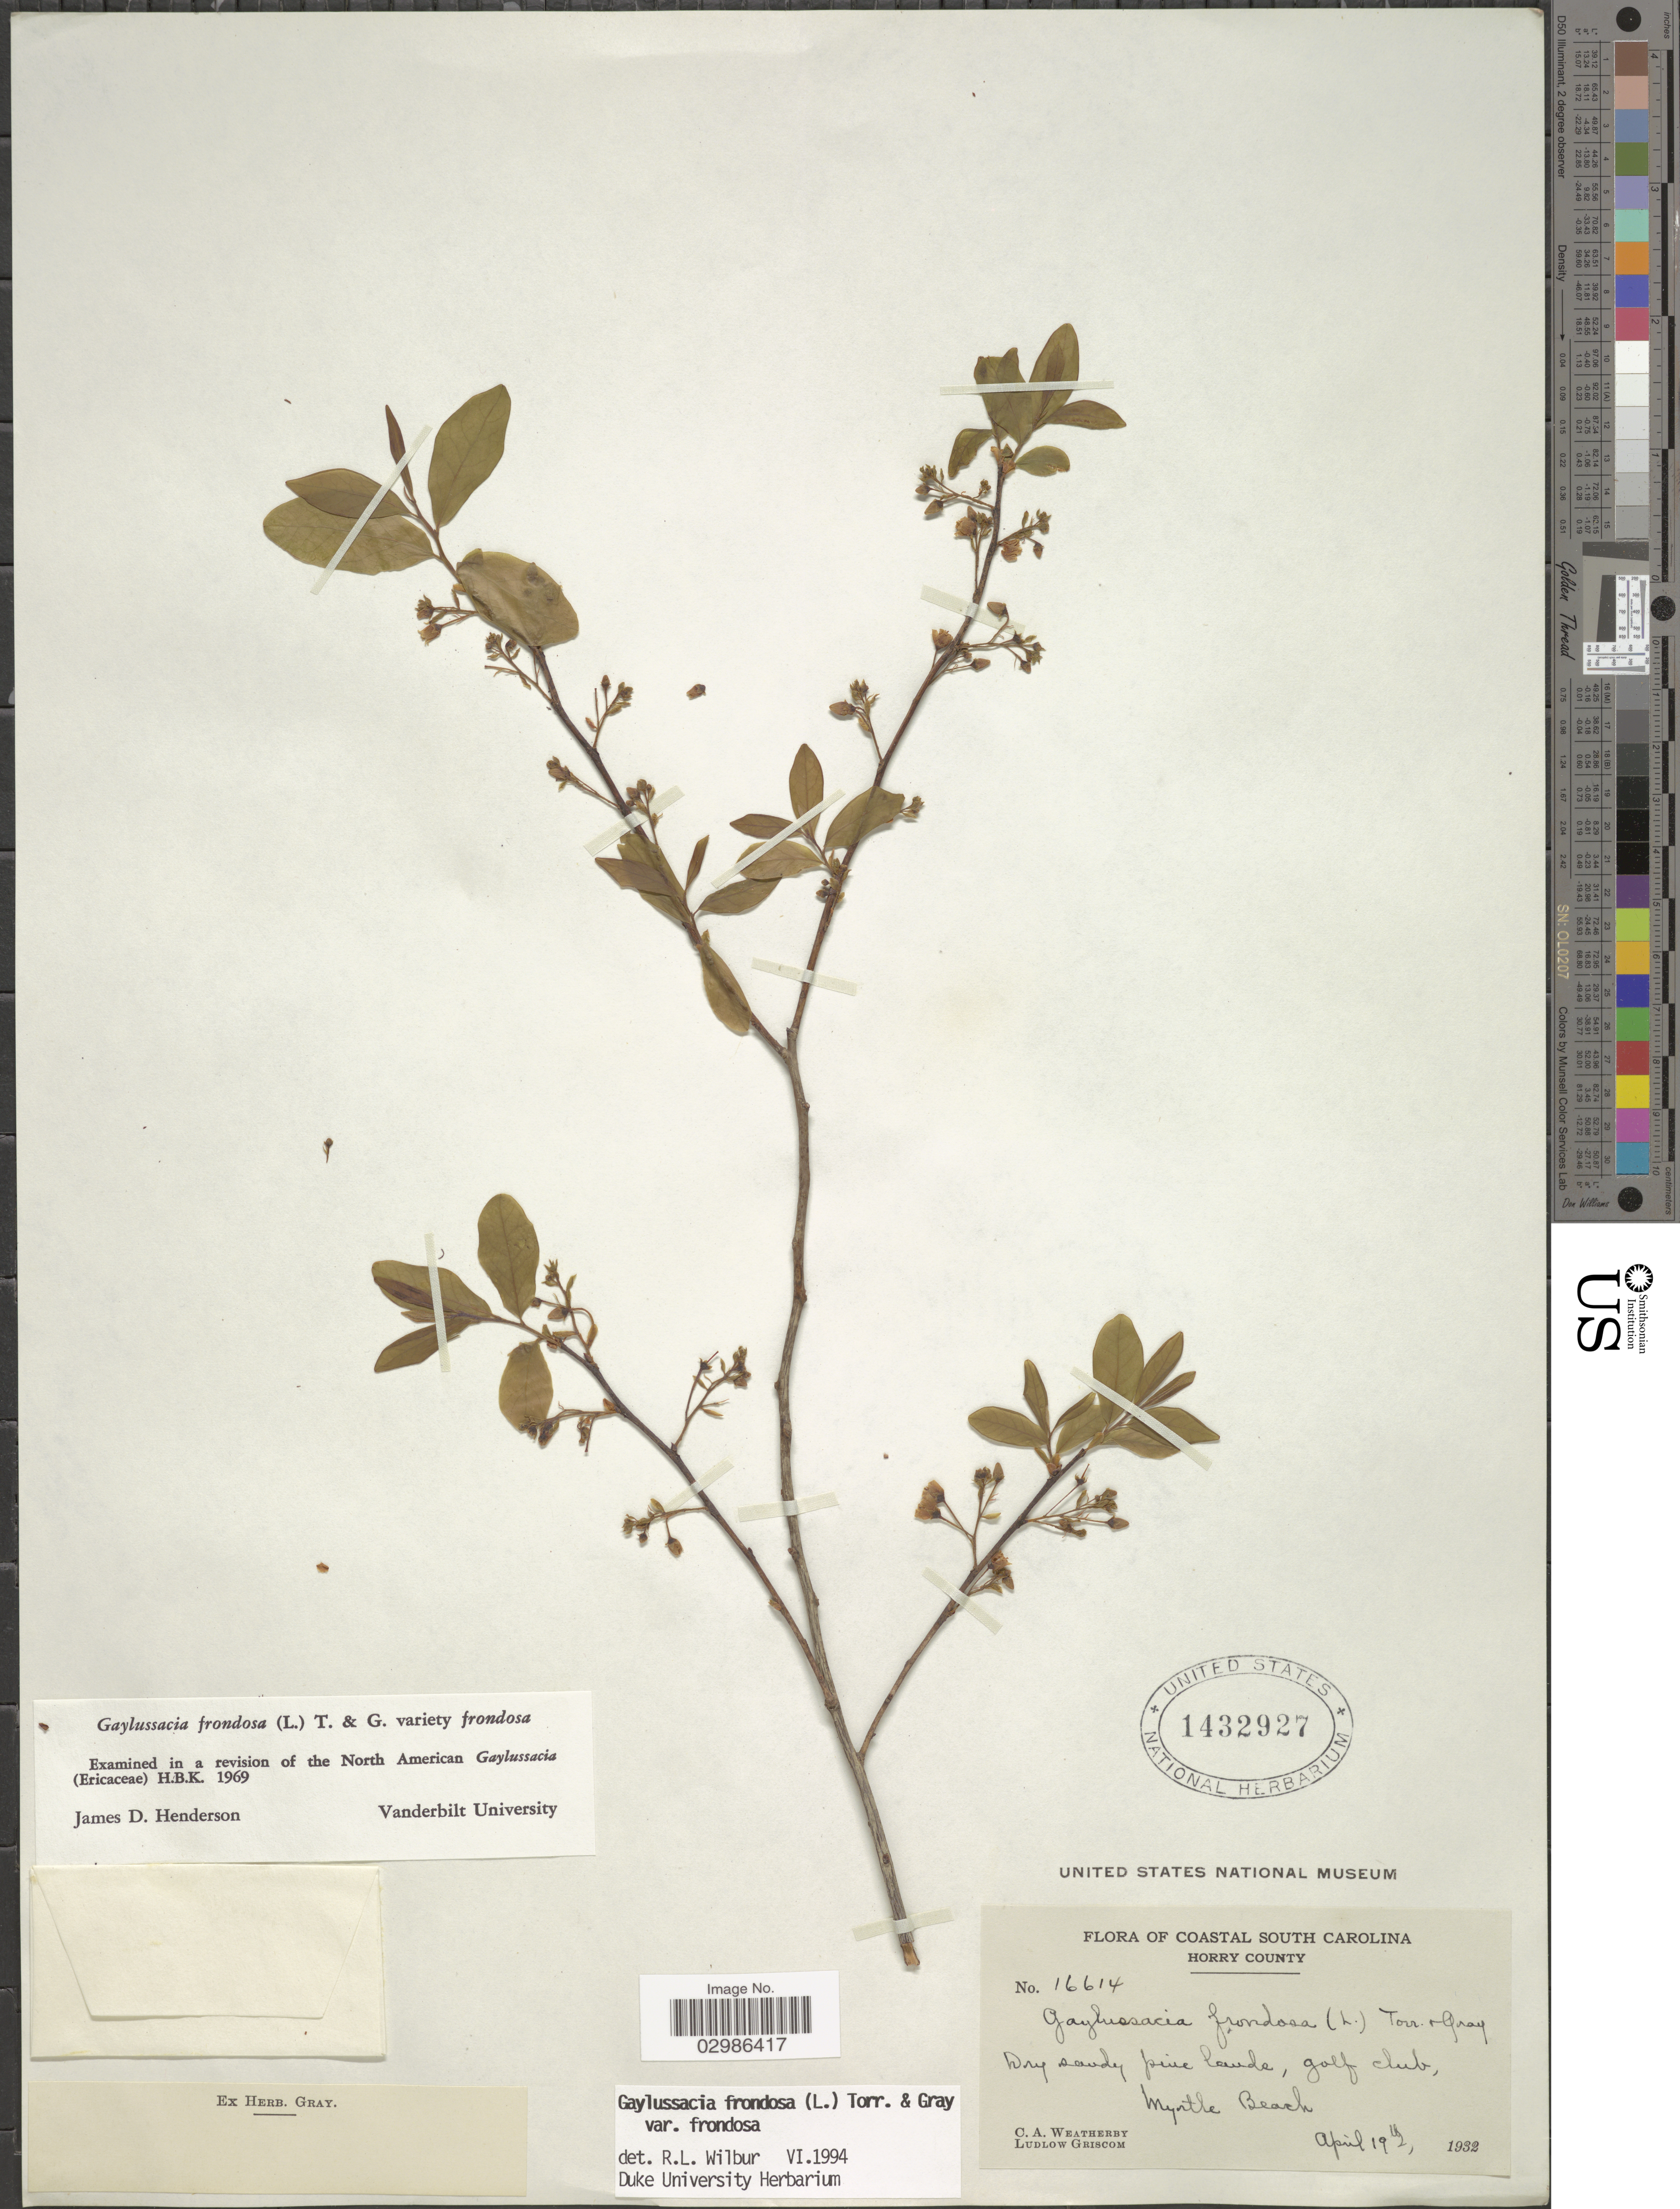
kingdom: Plantae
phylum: Tracheophyta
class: Magnoliopsida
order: Ericales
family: Ericaceae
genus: Gaylussacia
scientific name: Gaylussacia frondosa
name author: (L.) Torr. & A. Gray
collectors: C. A. Weatherby & L. Griscom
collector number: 16614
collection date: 1932-08-19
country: United States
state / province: South Carolina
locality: Coastal South Carolina. Horry County. Myrtle Beach.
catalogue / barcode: US 1432927